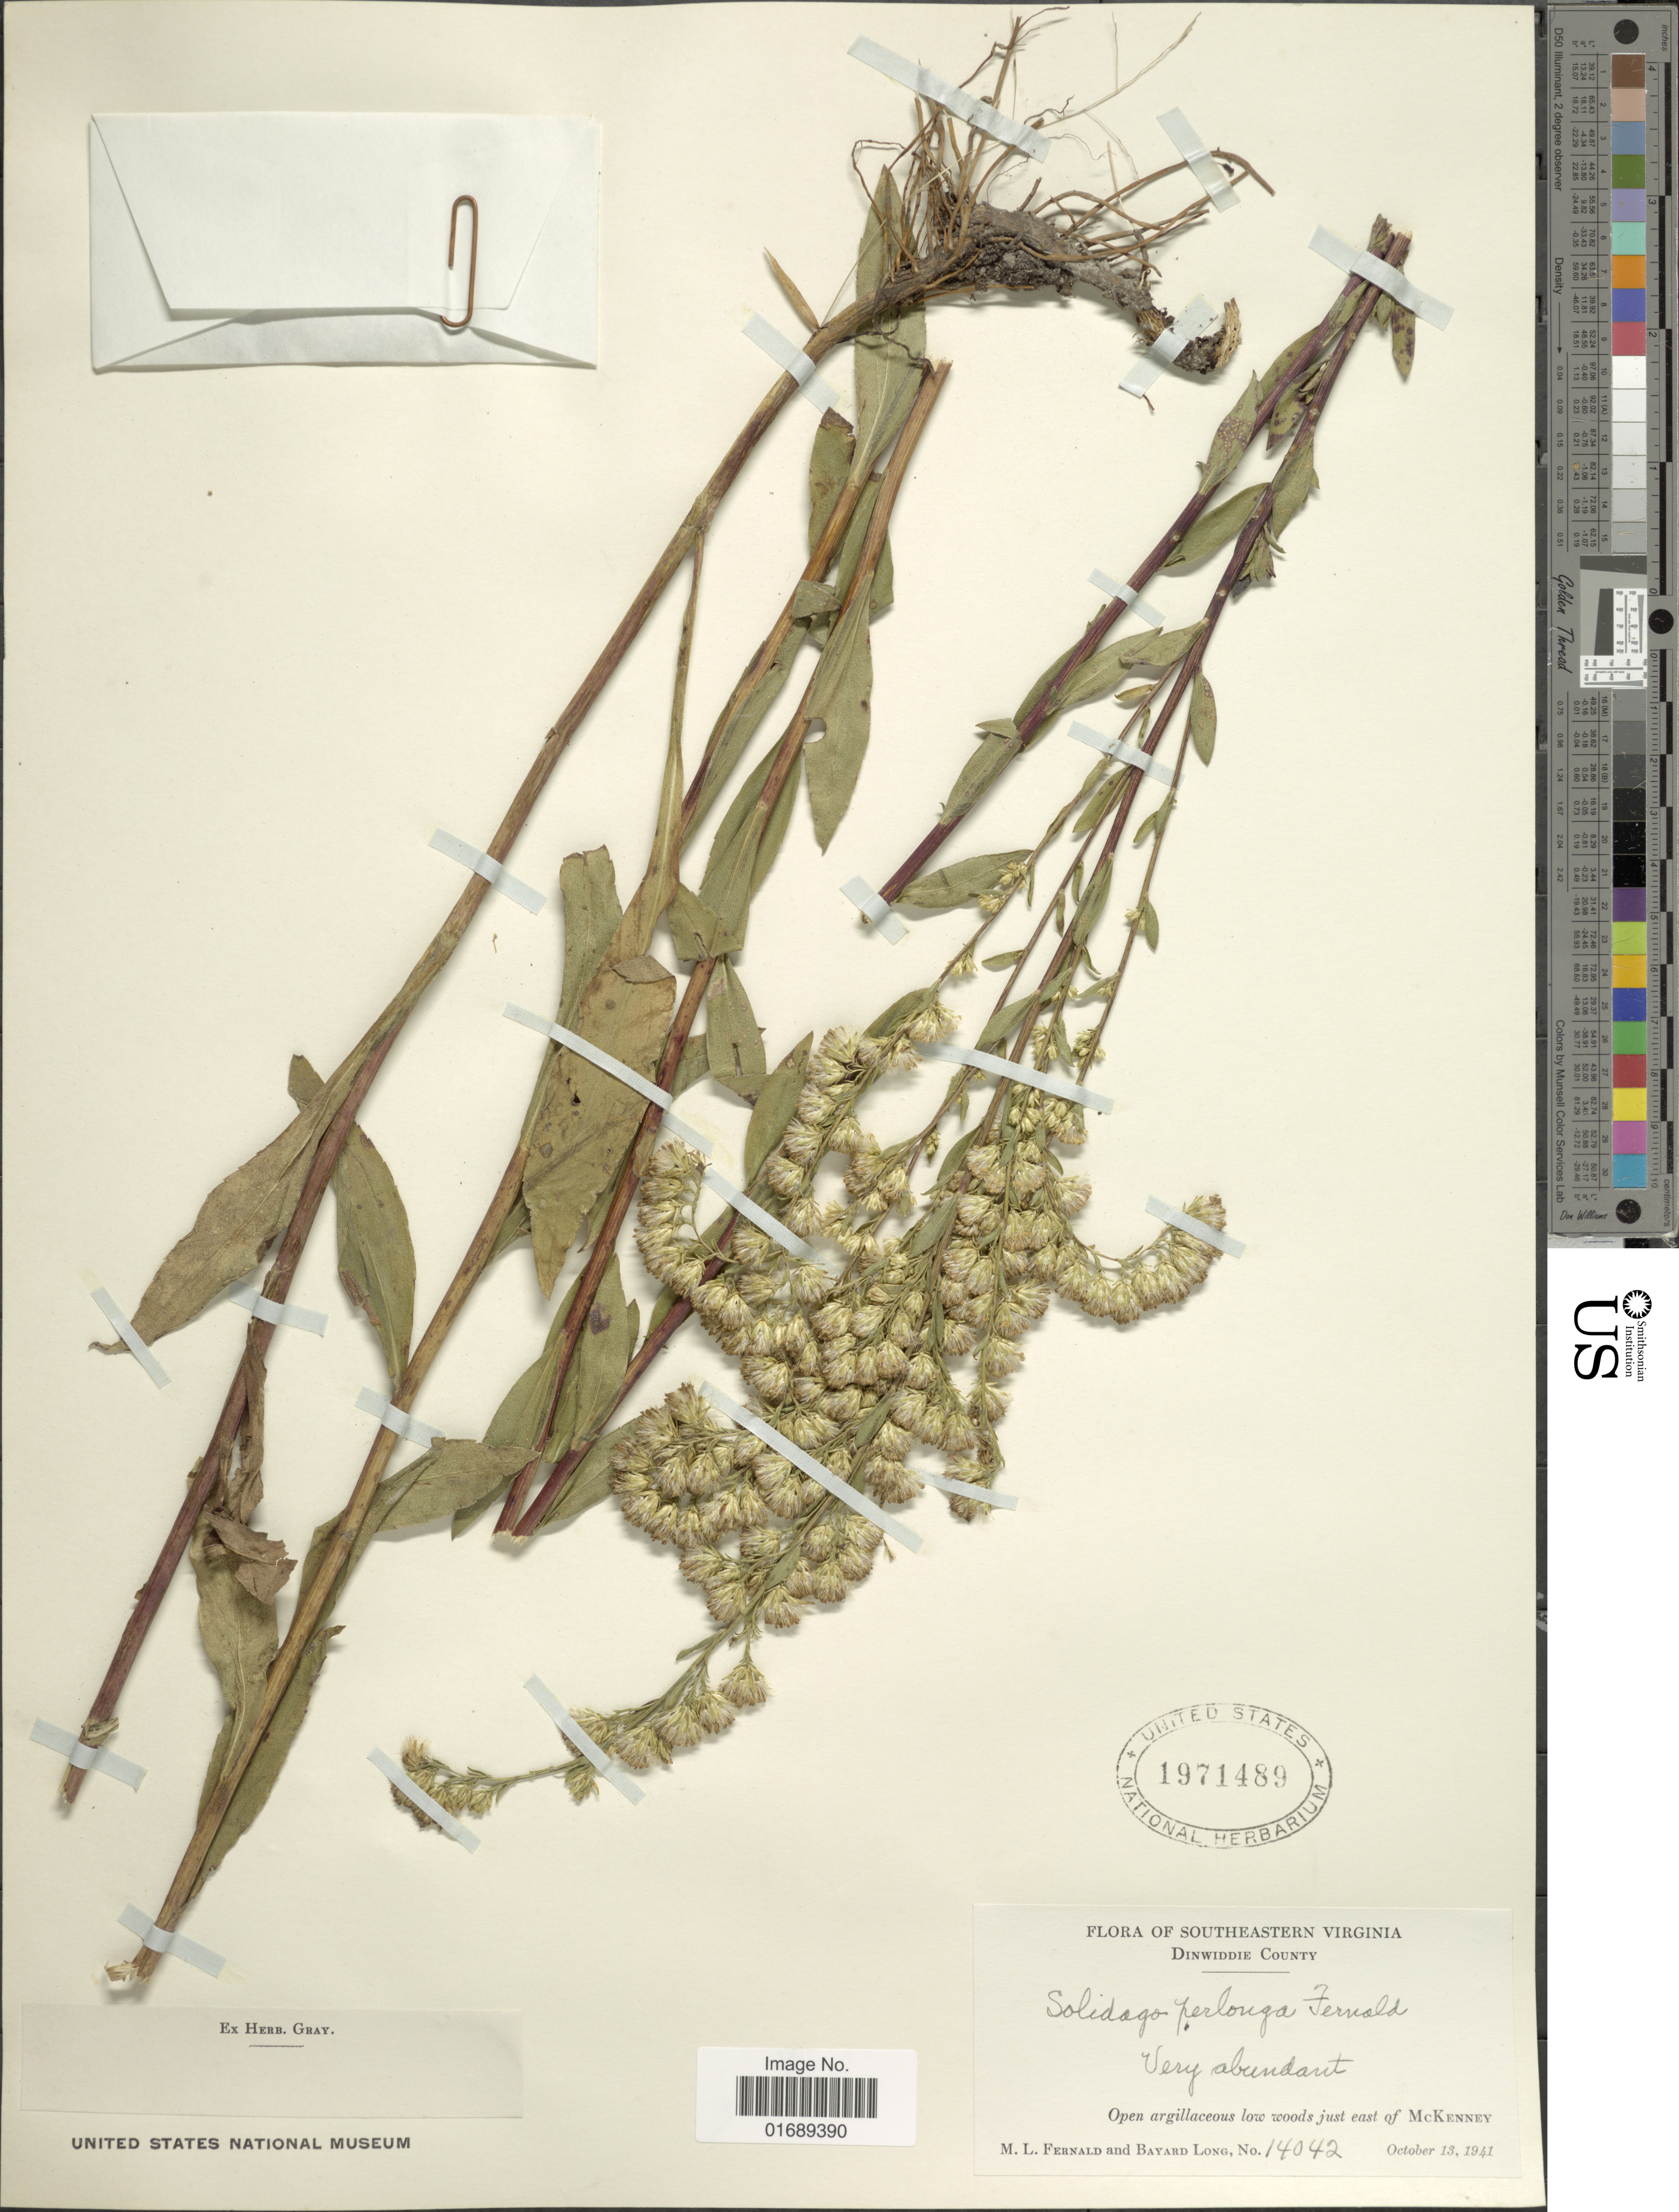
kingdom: Plantae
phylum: Tracheophyta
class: Magnoliopsida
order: Asterales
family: Asteraceae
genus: Solidago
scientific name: Solidago patula var. strictula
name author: Torr. & A. Gray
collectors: M. L. Fernald & B. H. Long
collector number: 14042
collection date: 1941-10-13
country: United States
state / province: Virginia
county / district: Dinwiddie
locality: Southeastern Virginia, Dinwiddie County, Open argillaceous low woods just east of McKenney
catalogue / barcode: US 1971489